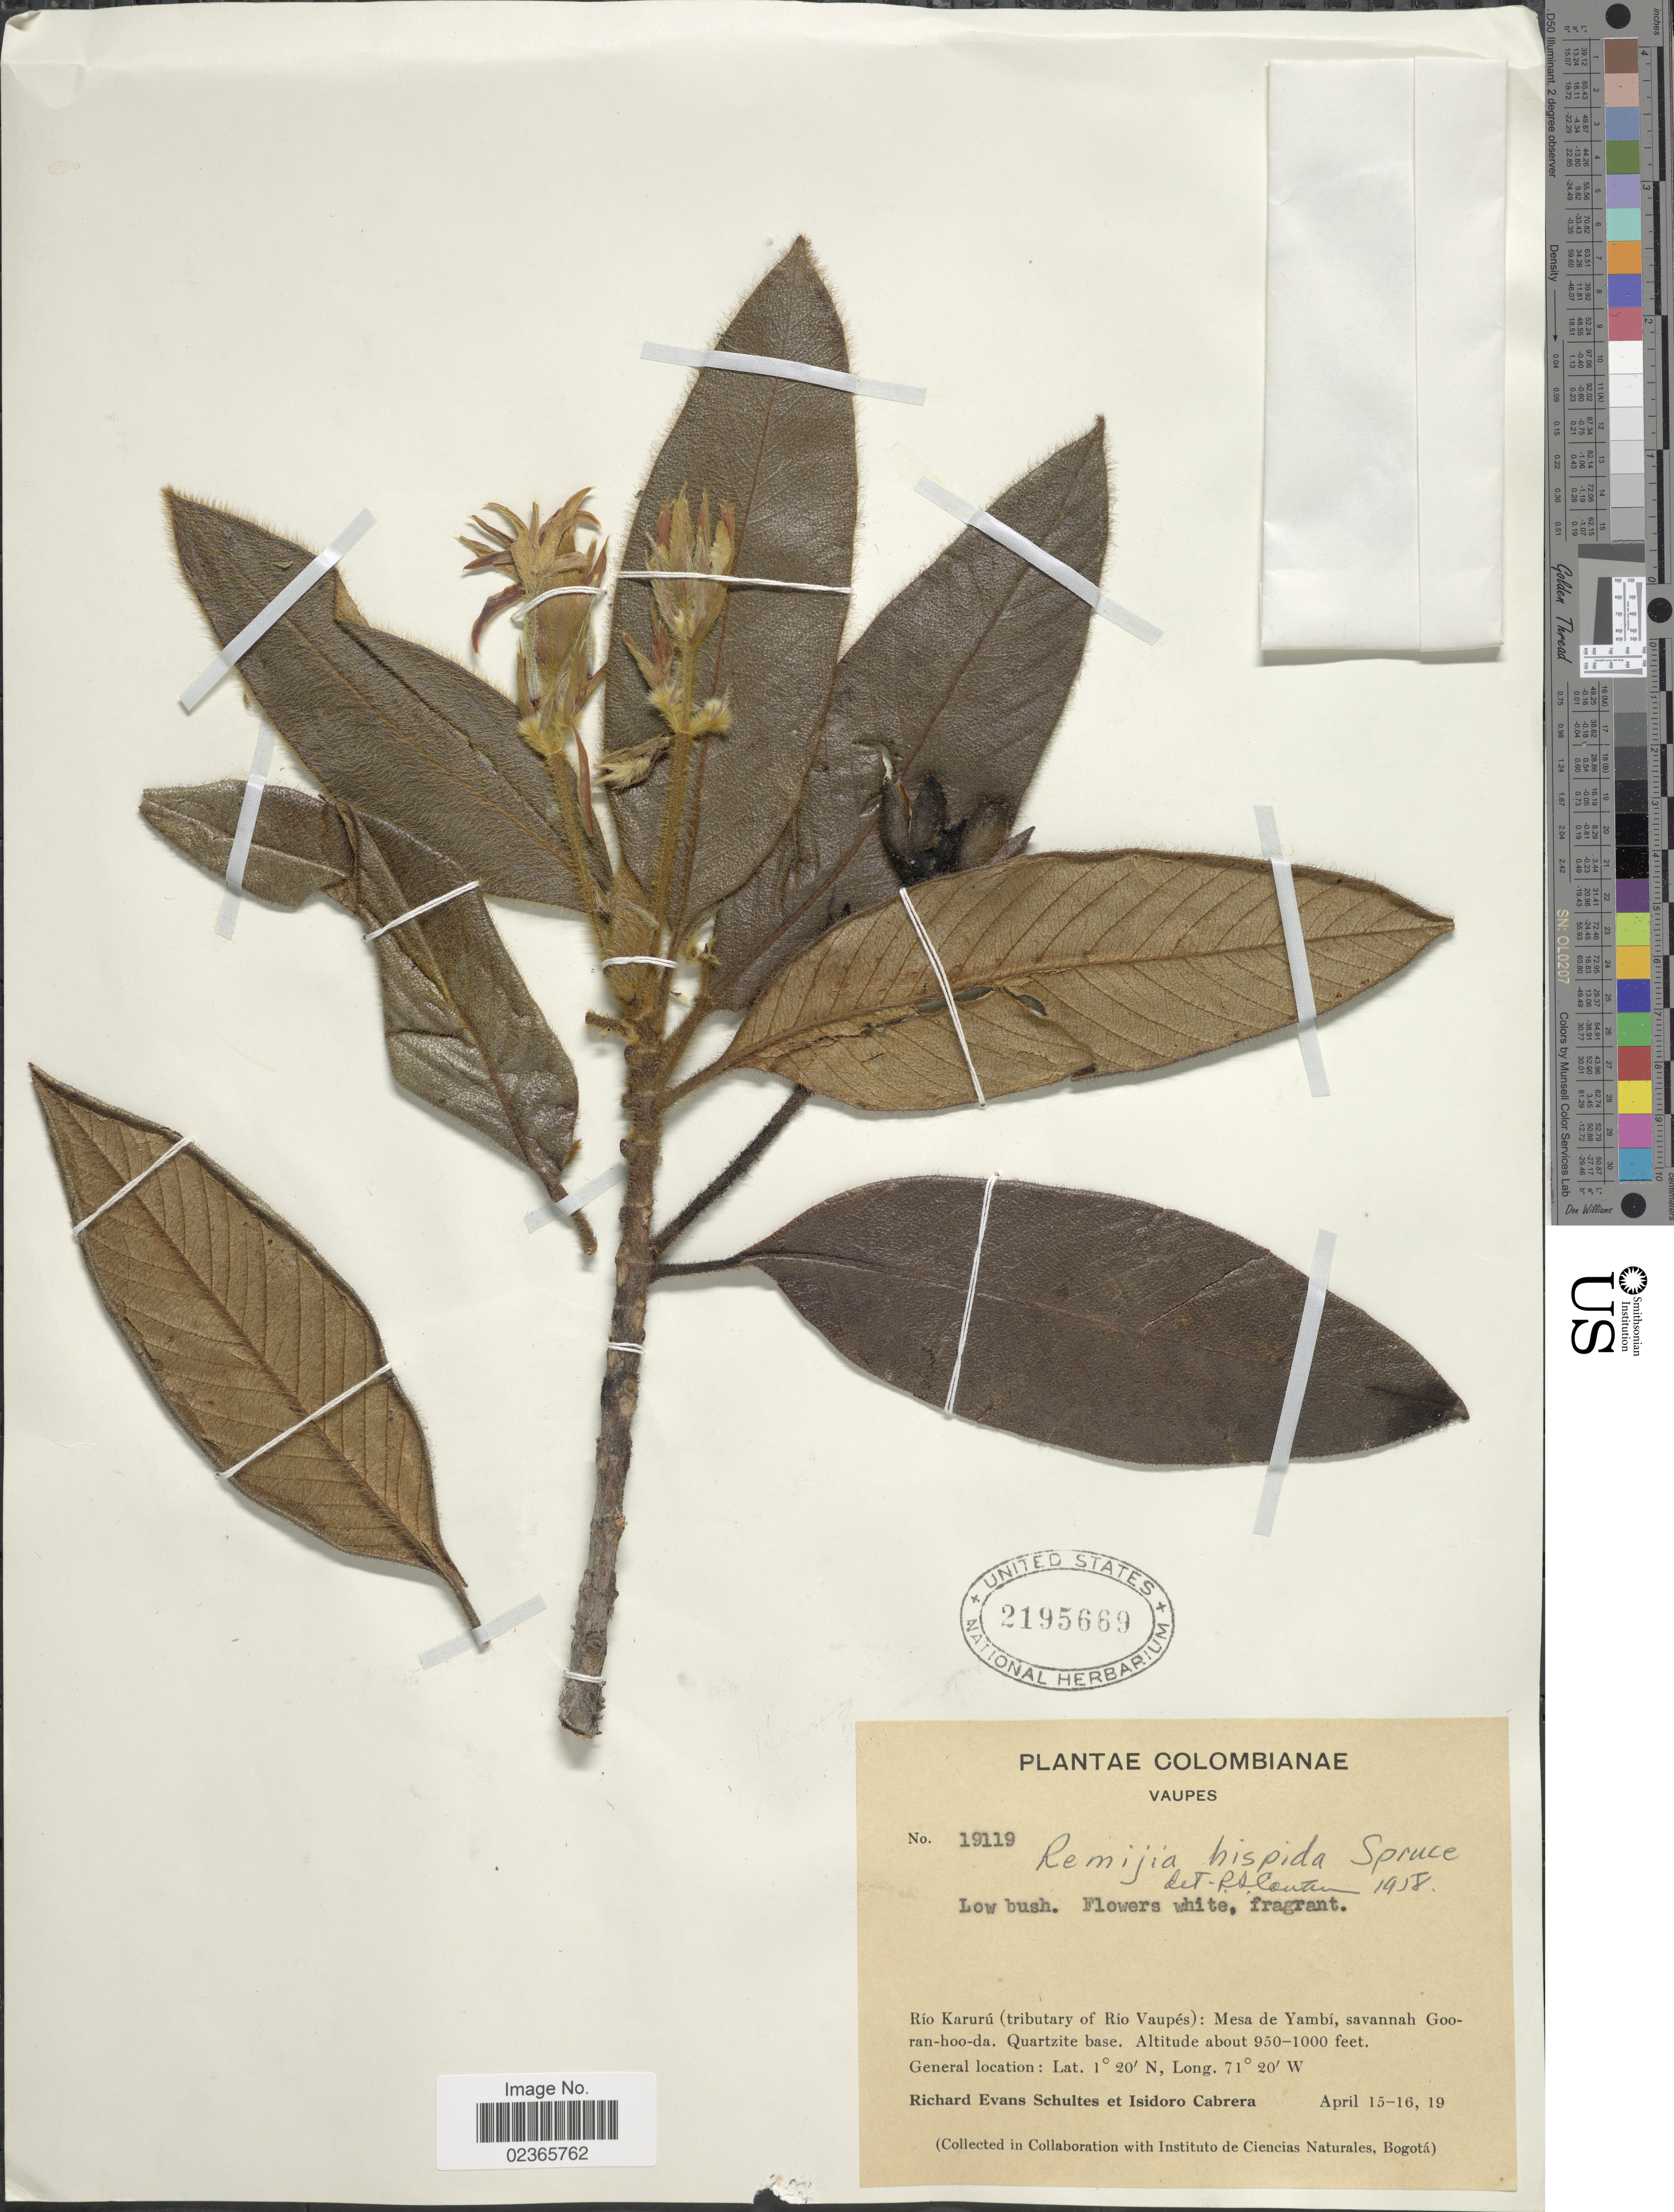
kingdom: Plantae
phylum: Tracheophyta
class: Magnoliopsida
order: Gentianales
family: Rubiaceae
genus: Remijia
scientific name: Remijia hispida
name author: Spruce ex K. Schum.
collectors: R. E. Schultes & I. Cabrera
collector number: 19119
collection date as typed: Transcribed d/m/y: 15/4/19 to 16/4/19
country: Colombia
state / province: Vaupés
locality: Rio Karuru (tributary of Rio Vaupes) : Mesa de Yambi, savannah Gooran-hoo-da. Quartzite base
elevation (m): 290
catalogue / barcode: US 2195669